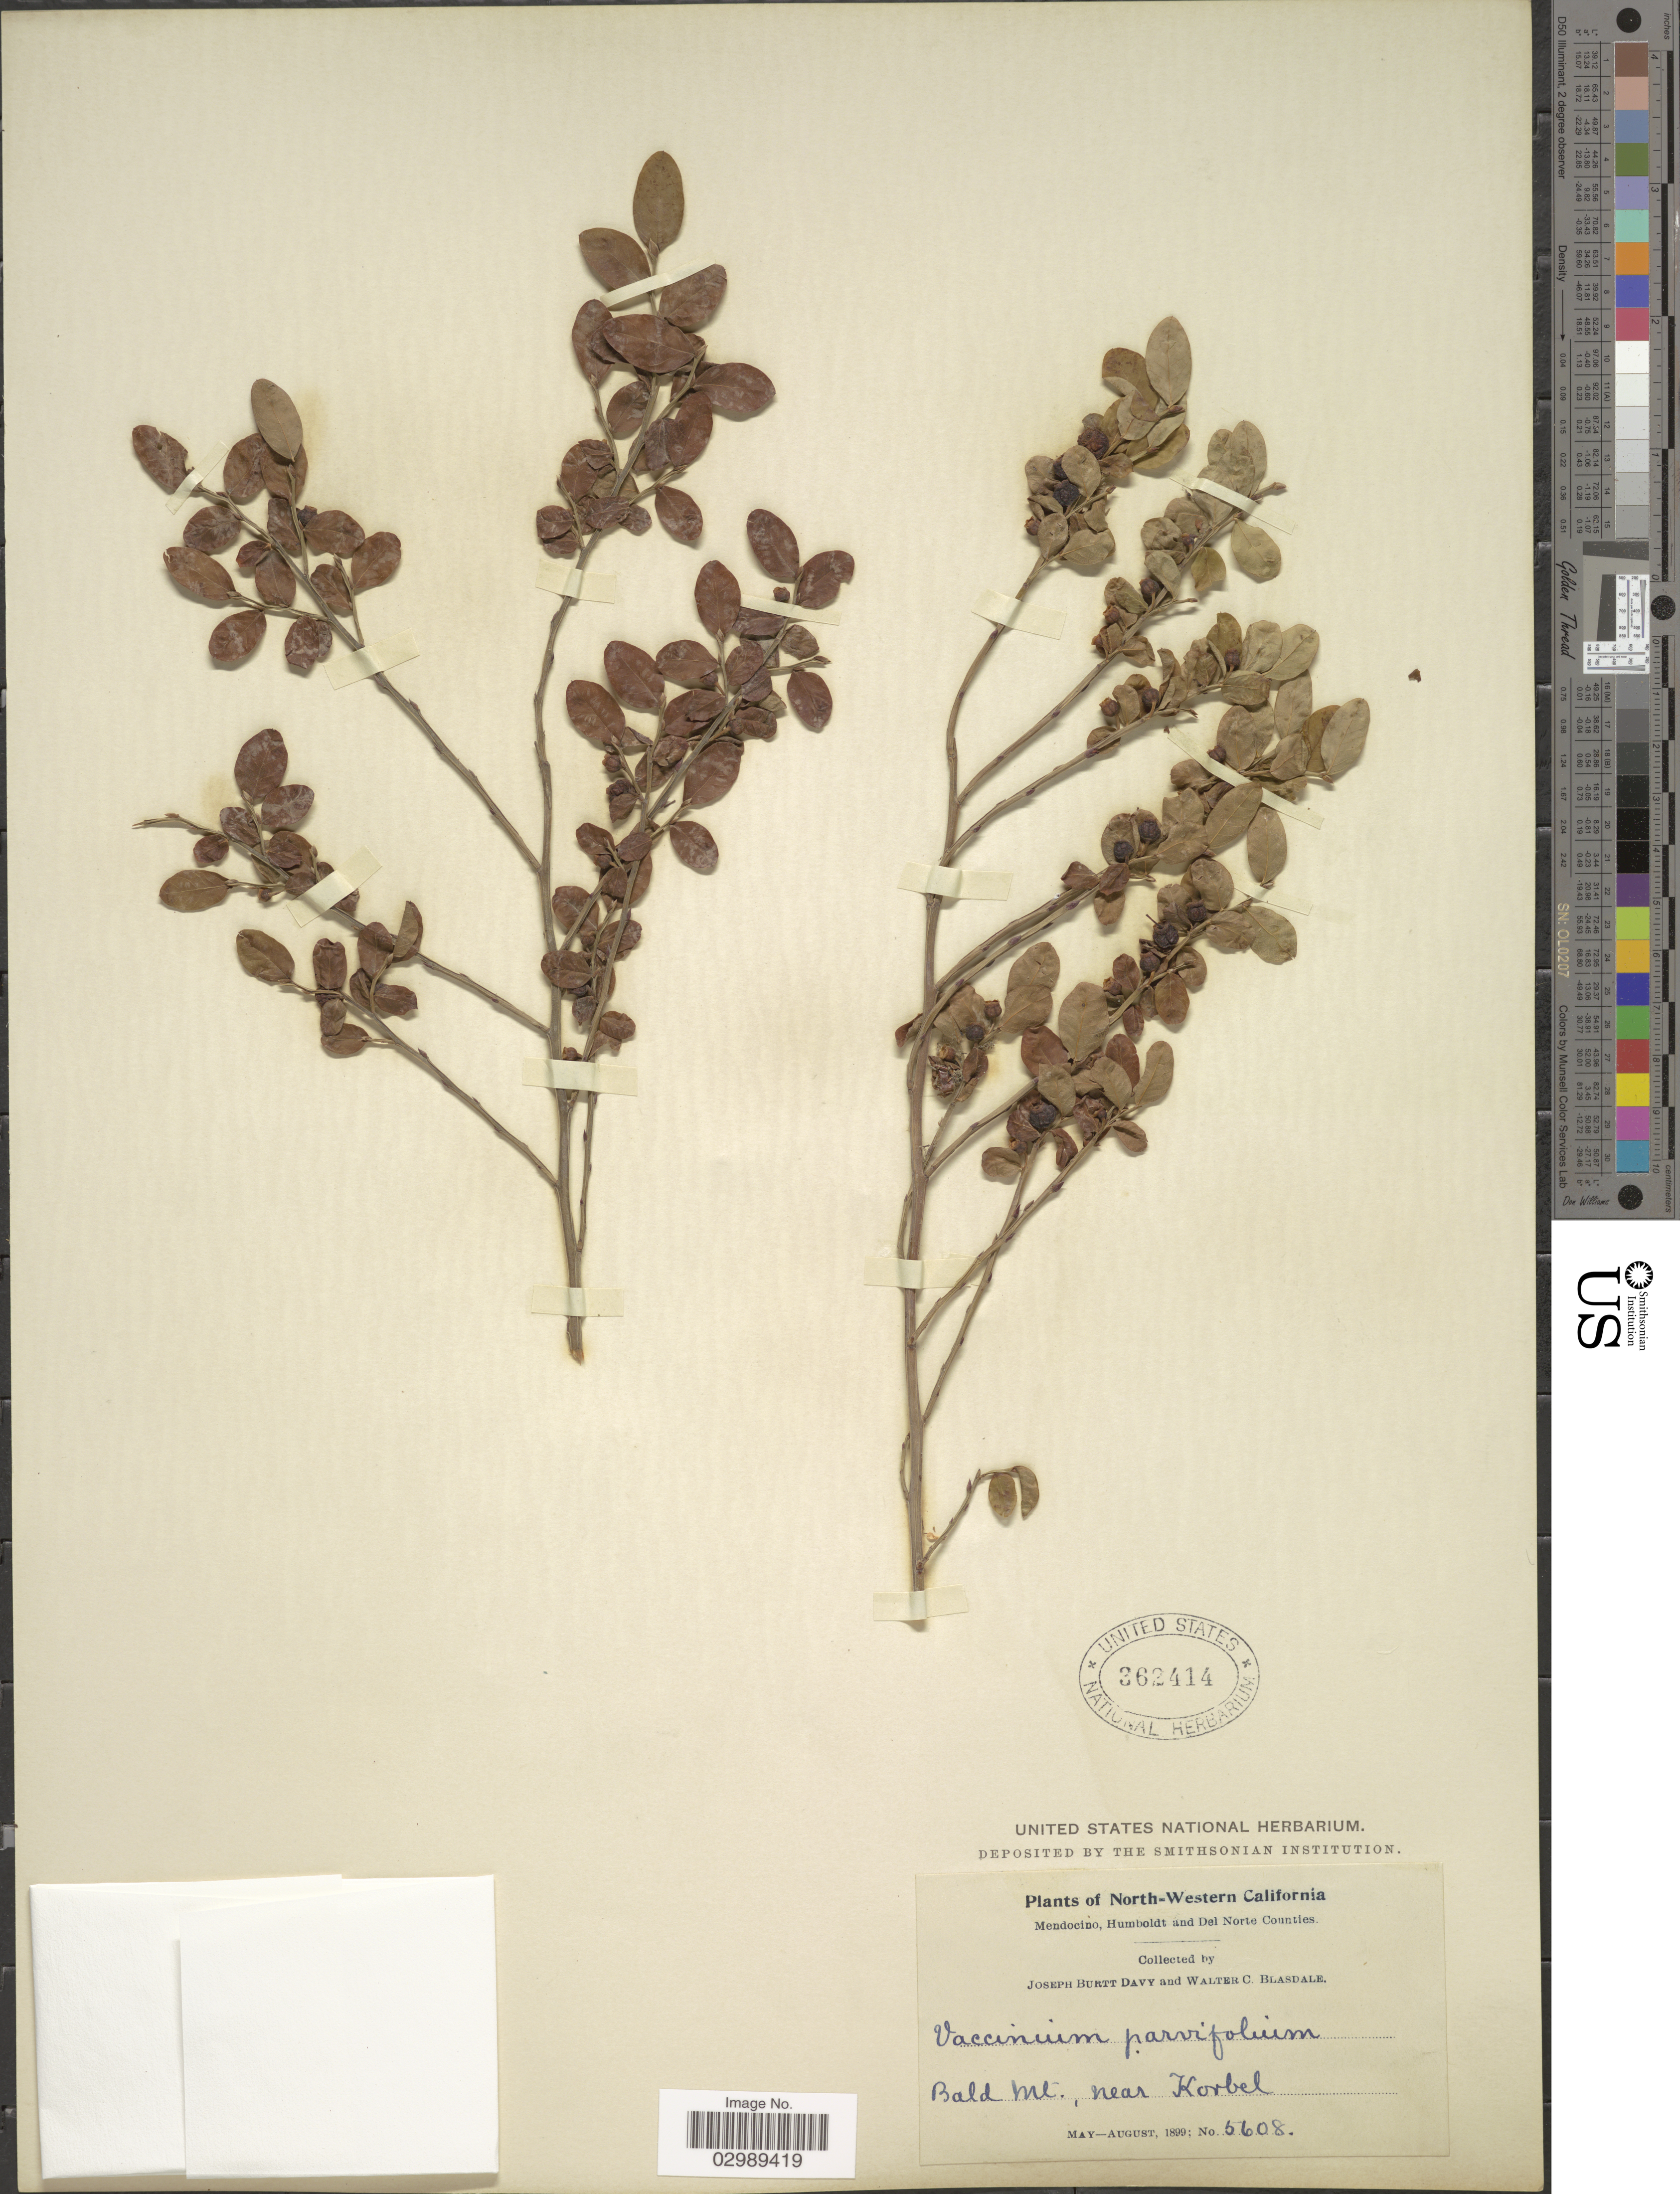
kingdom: Plantae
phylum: Tracheophyta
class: Magnoliopsida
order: Ericales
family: Ericaceae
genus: Vaccinium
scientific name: Vaccinium parvifolium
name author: Small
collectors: J. Burtt Davy & W. Blasdale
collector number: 5608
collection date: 1899-05/1899-08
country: United States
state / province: California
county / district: Mendocino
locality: North-Western California, Mendocino, Humboldt and Del Norte Counties, Bald Mt., near Korbel.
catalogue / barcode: US 362414